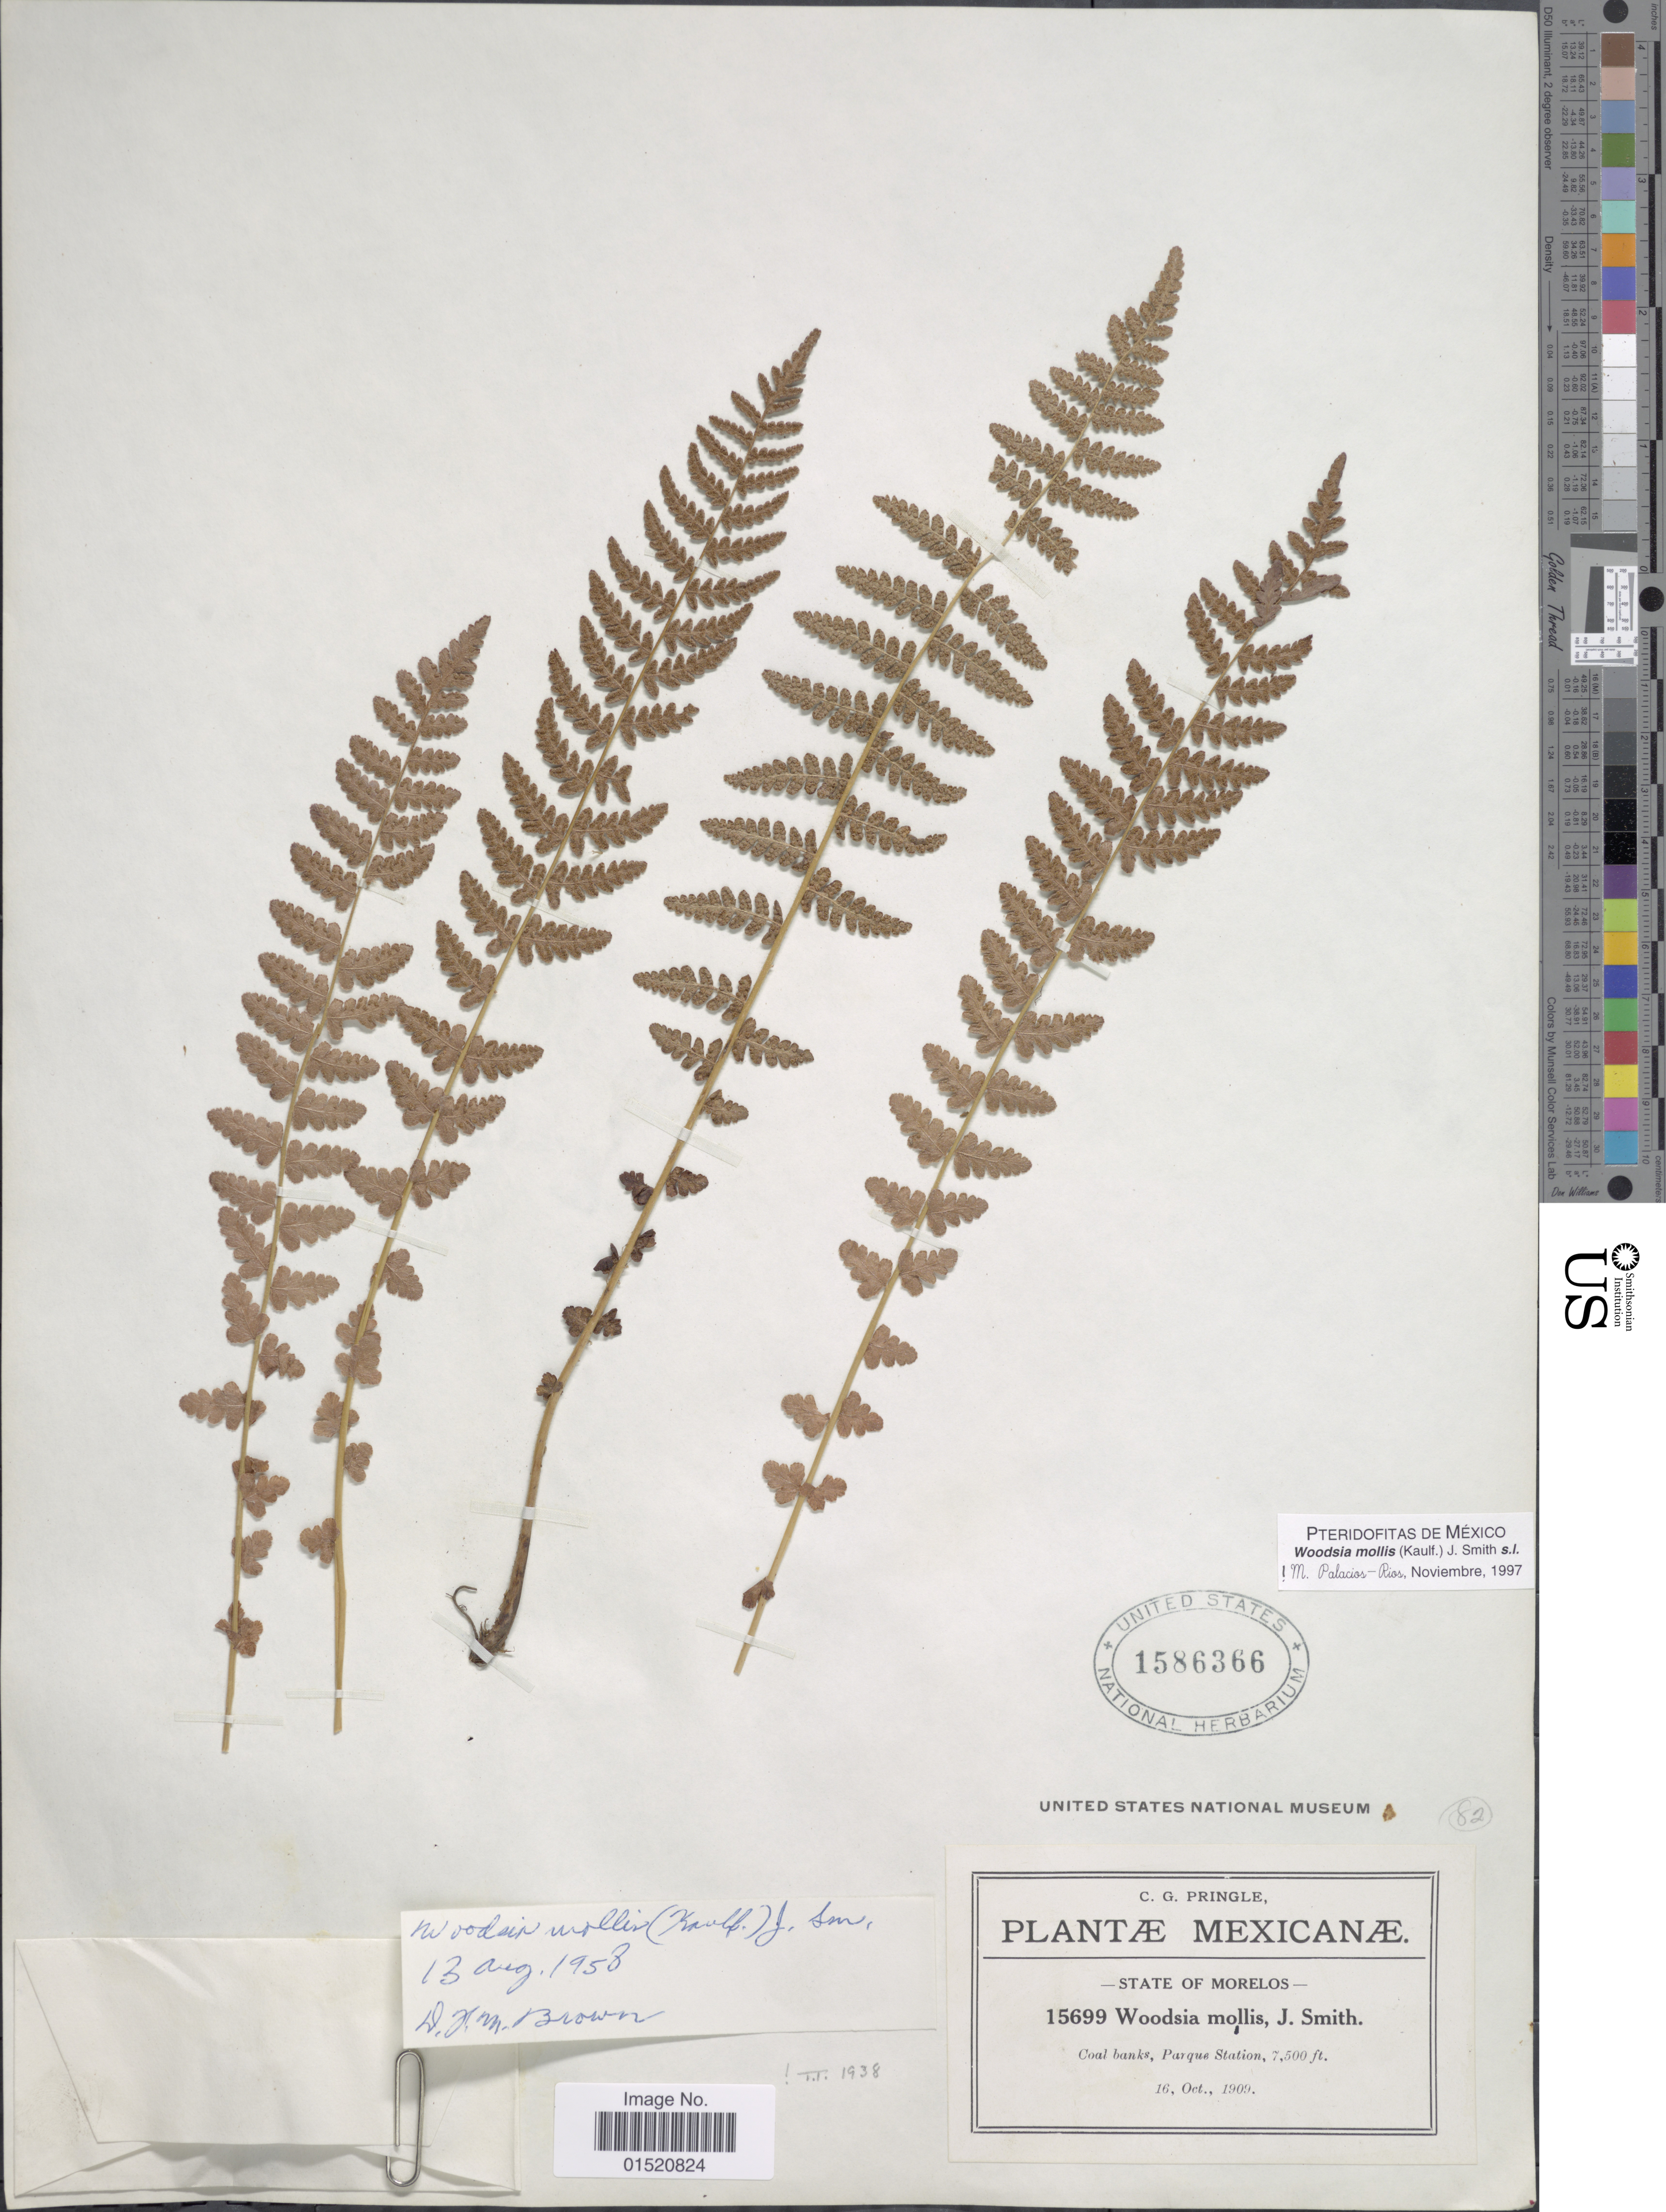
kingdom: Plantae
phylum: Tracheophyta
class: Polypodiopsida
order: Polypodiales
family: Woodsiaceae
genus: Woodsia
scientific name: Woodsia mollis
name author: (Kaulf.) J. Sm.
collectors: C. G. Pringle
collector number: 15699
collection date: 1909-10-16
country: Mexico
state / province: Morelos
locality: Cool banks, Parque Station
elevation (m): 2286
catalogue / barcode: US 1586366